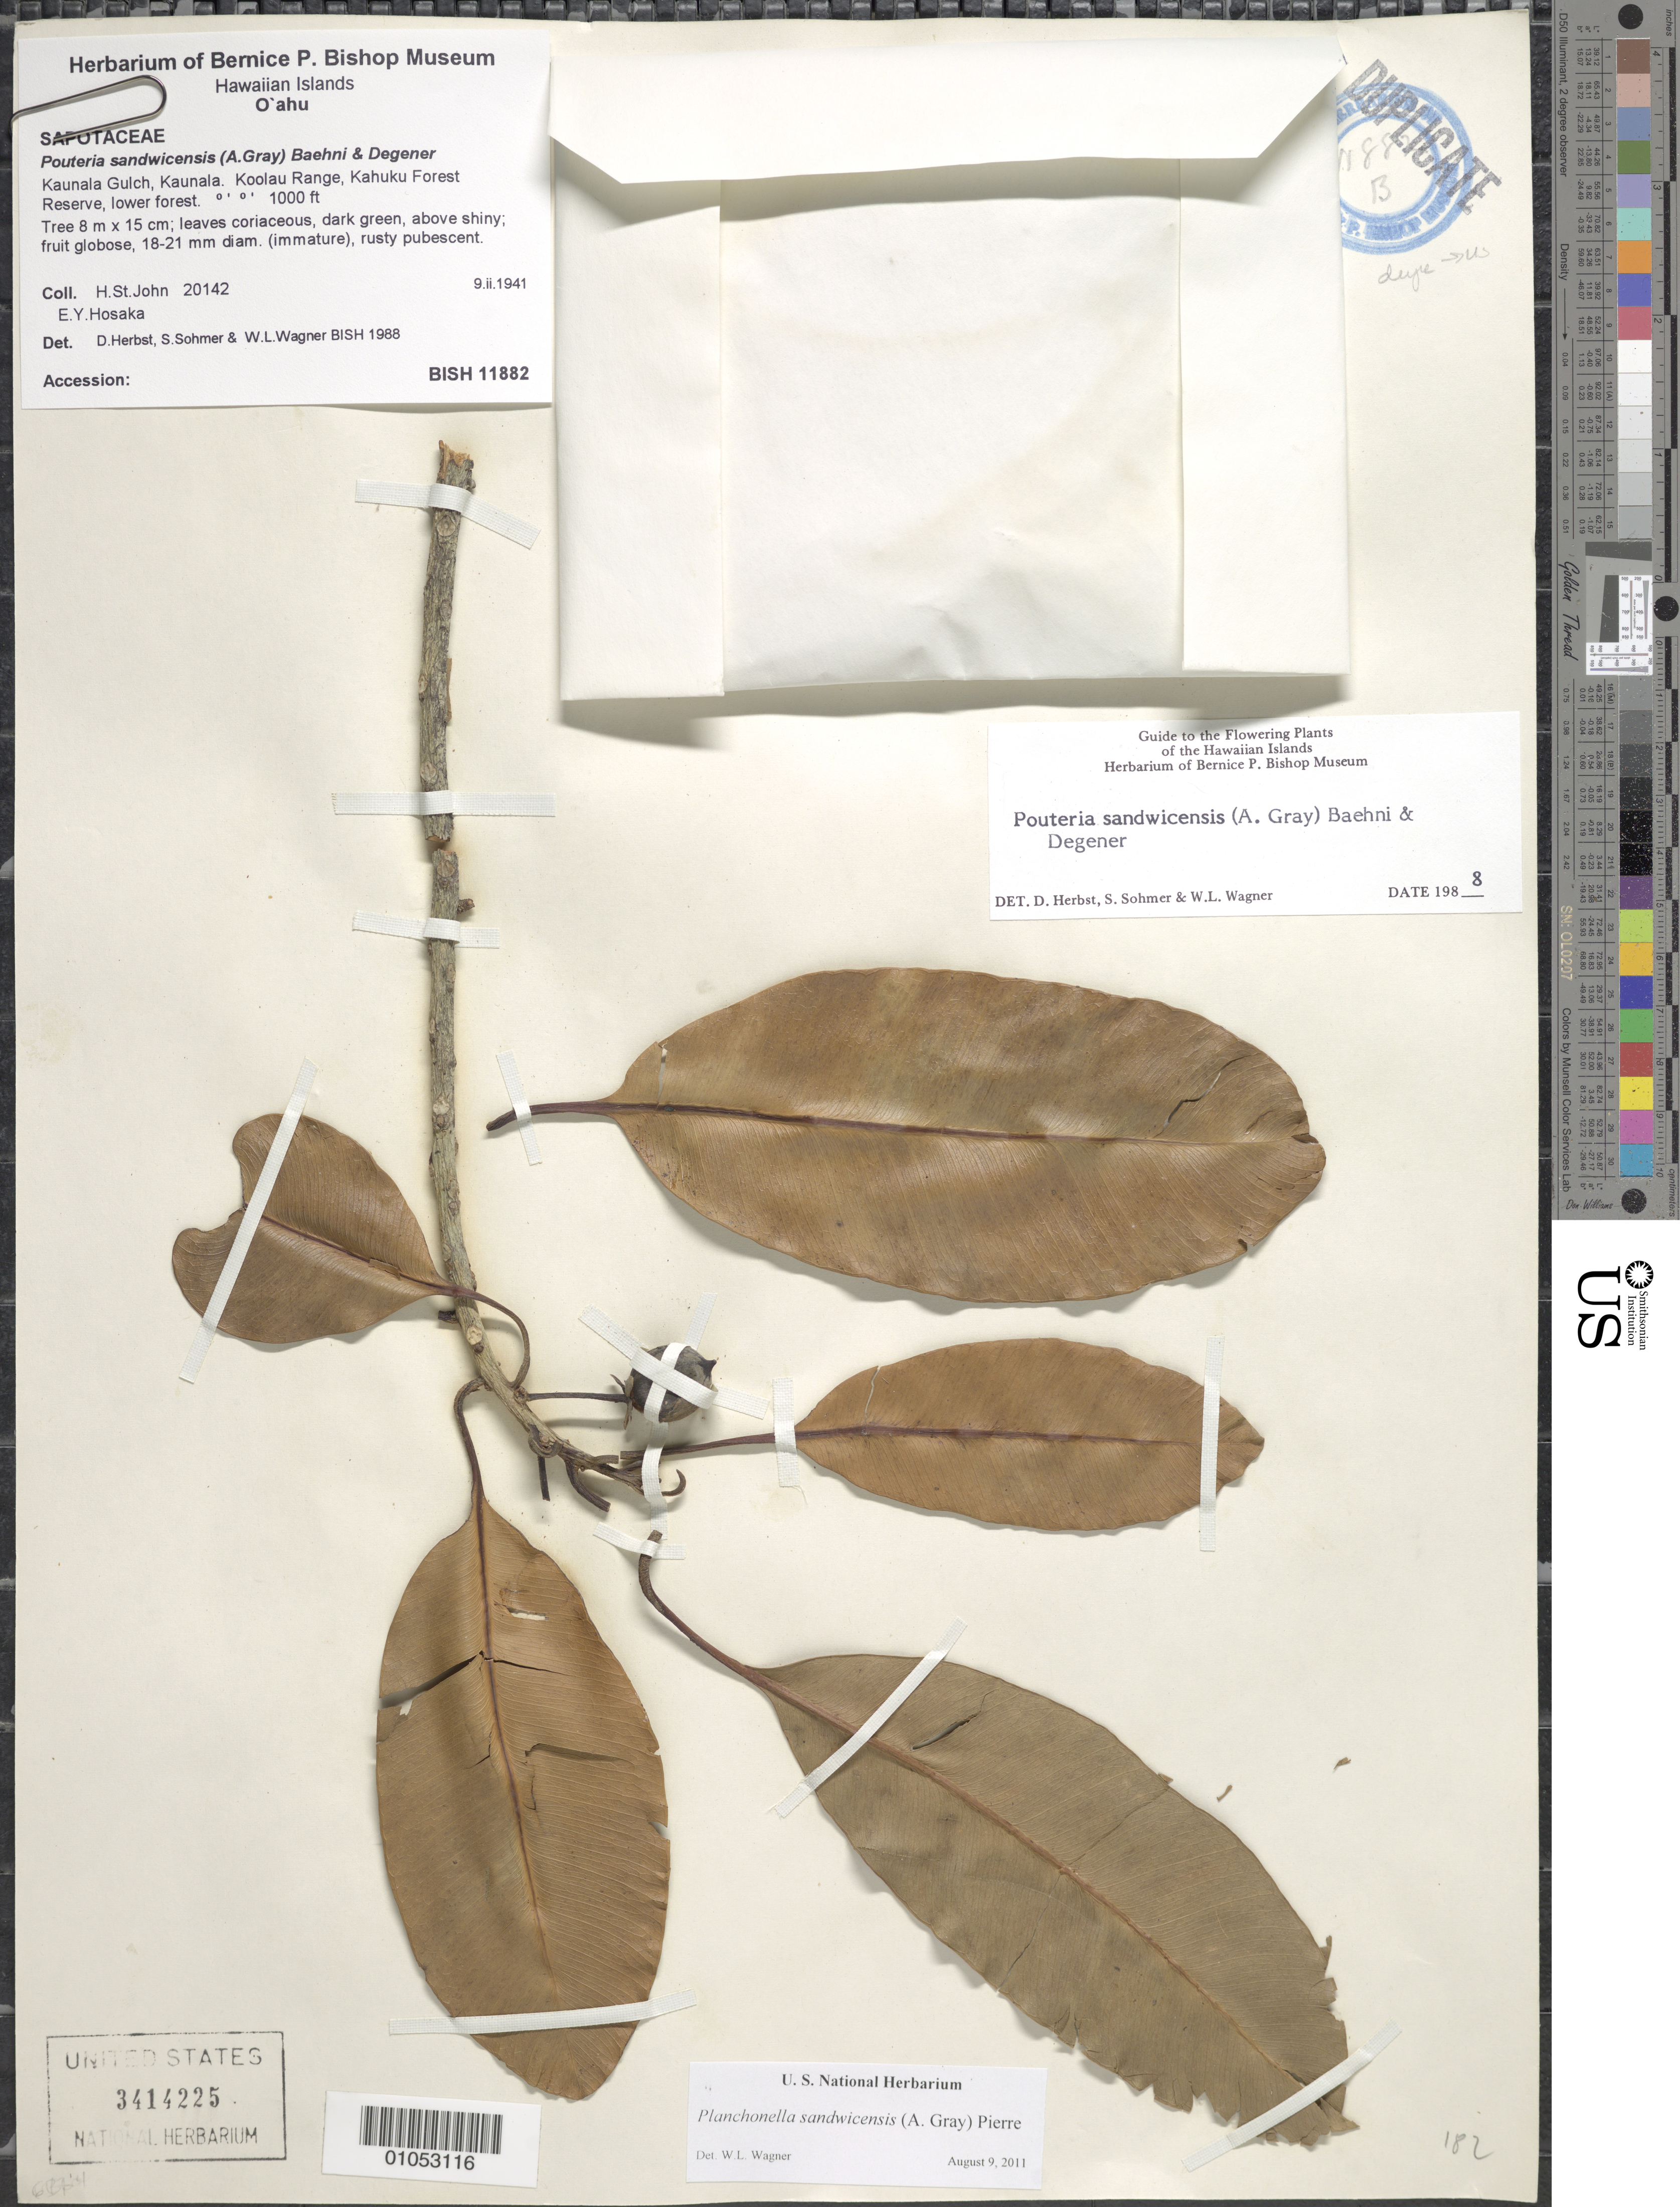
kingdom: Plantae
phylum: Tracheophyta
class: Magnoliopsida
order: Ericales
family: Sapotaceae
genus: Planchonella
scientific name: Planchonella sandwicensis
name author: (A. Gray) Pierre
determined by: Wagner, W. L., (BOT), Smithsonian Institution - National Museum of Natural History (UNITED STATES)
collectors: H. St. John & E. Y. Hosaka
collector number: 20142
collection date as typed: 9 Feb 1941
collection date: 1941-02-09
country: United States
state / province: Hawaii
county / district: Honolulu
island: Oahu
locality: Kaunala Gulch, Kaunala. Koolau range, Kahuku Forest Reserve, lower forest.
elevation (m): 305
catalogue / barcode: US 3414225